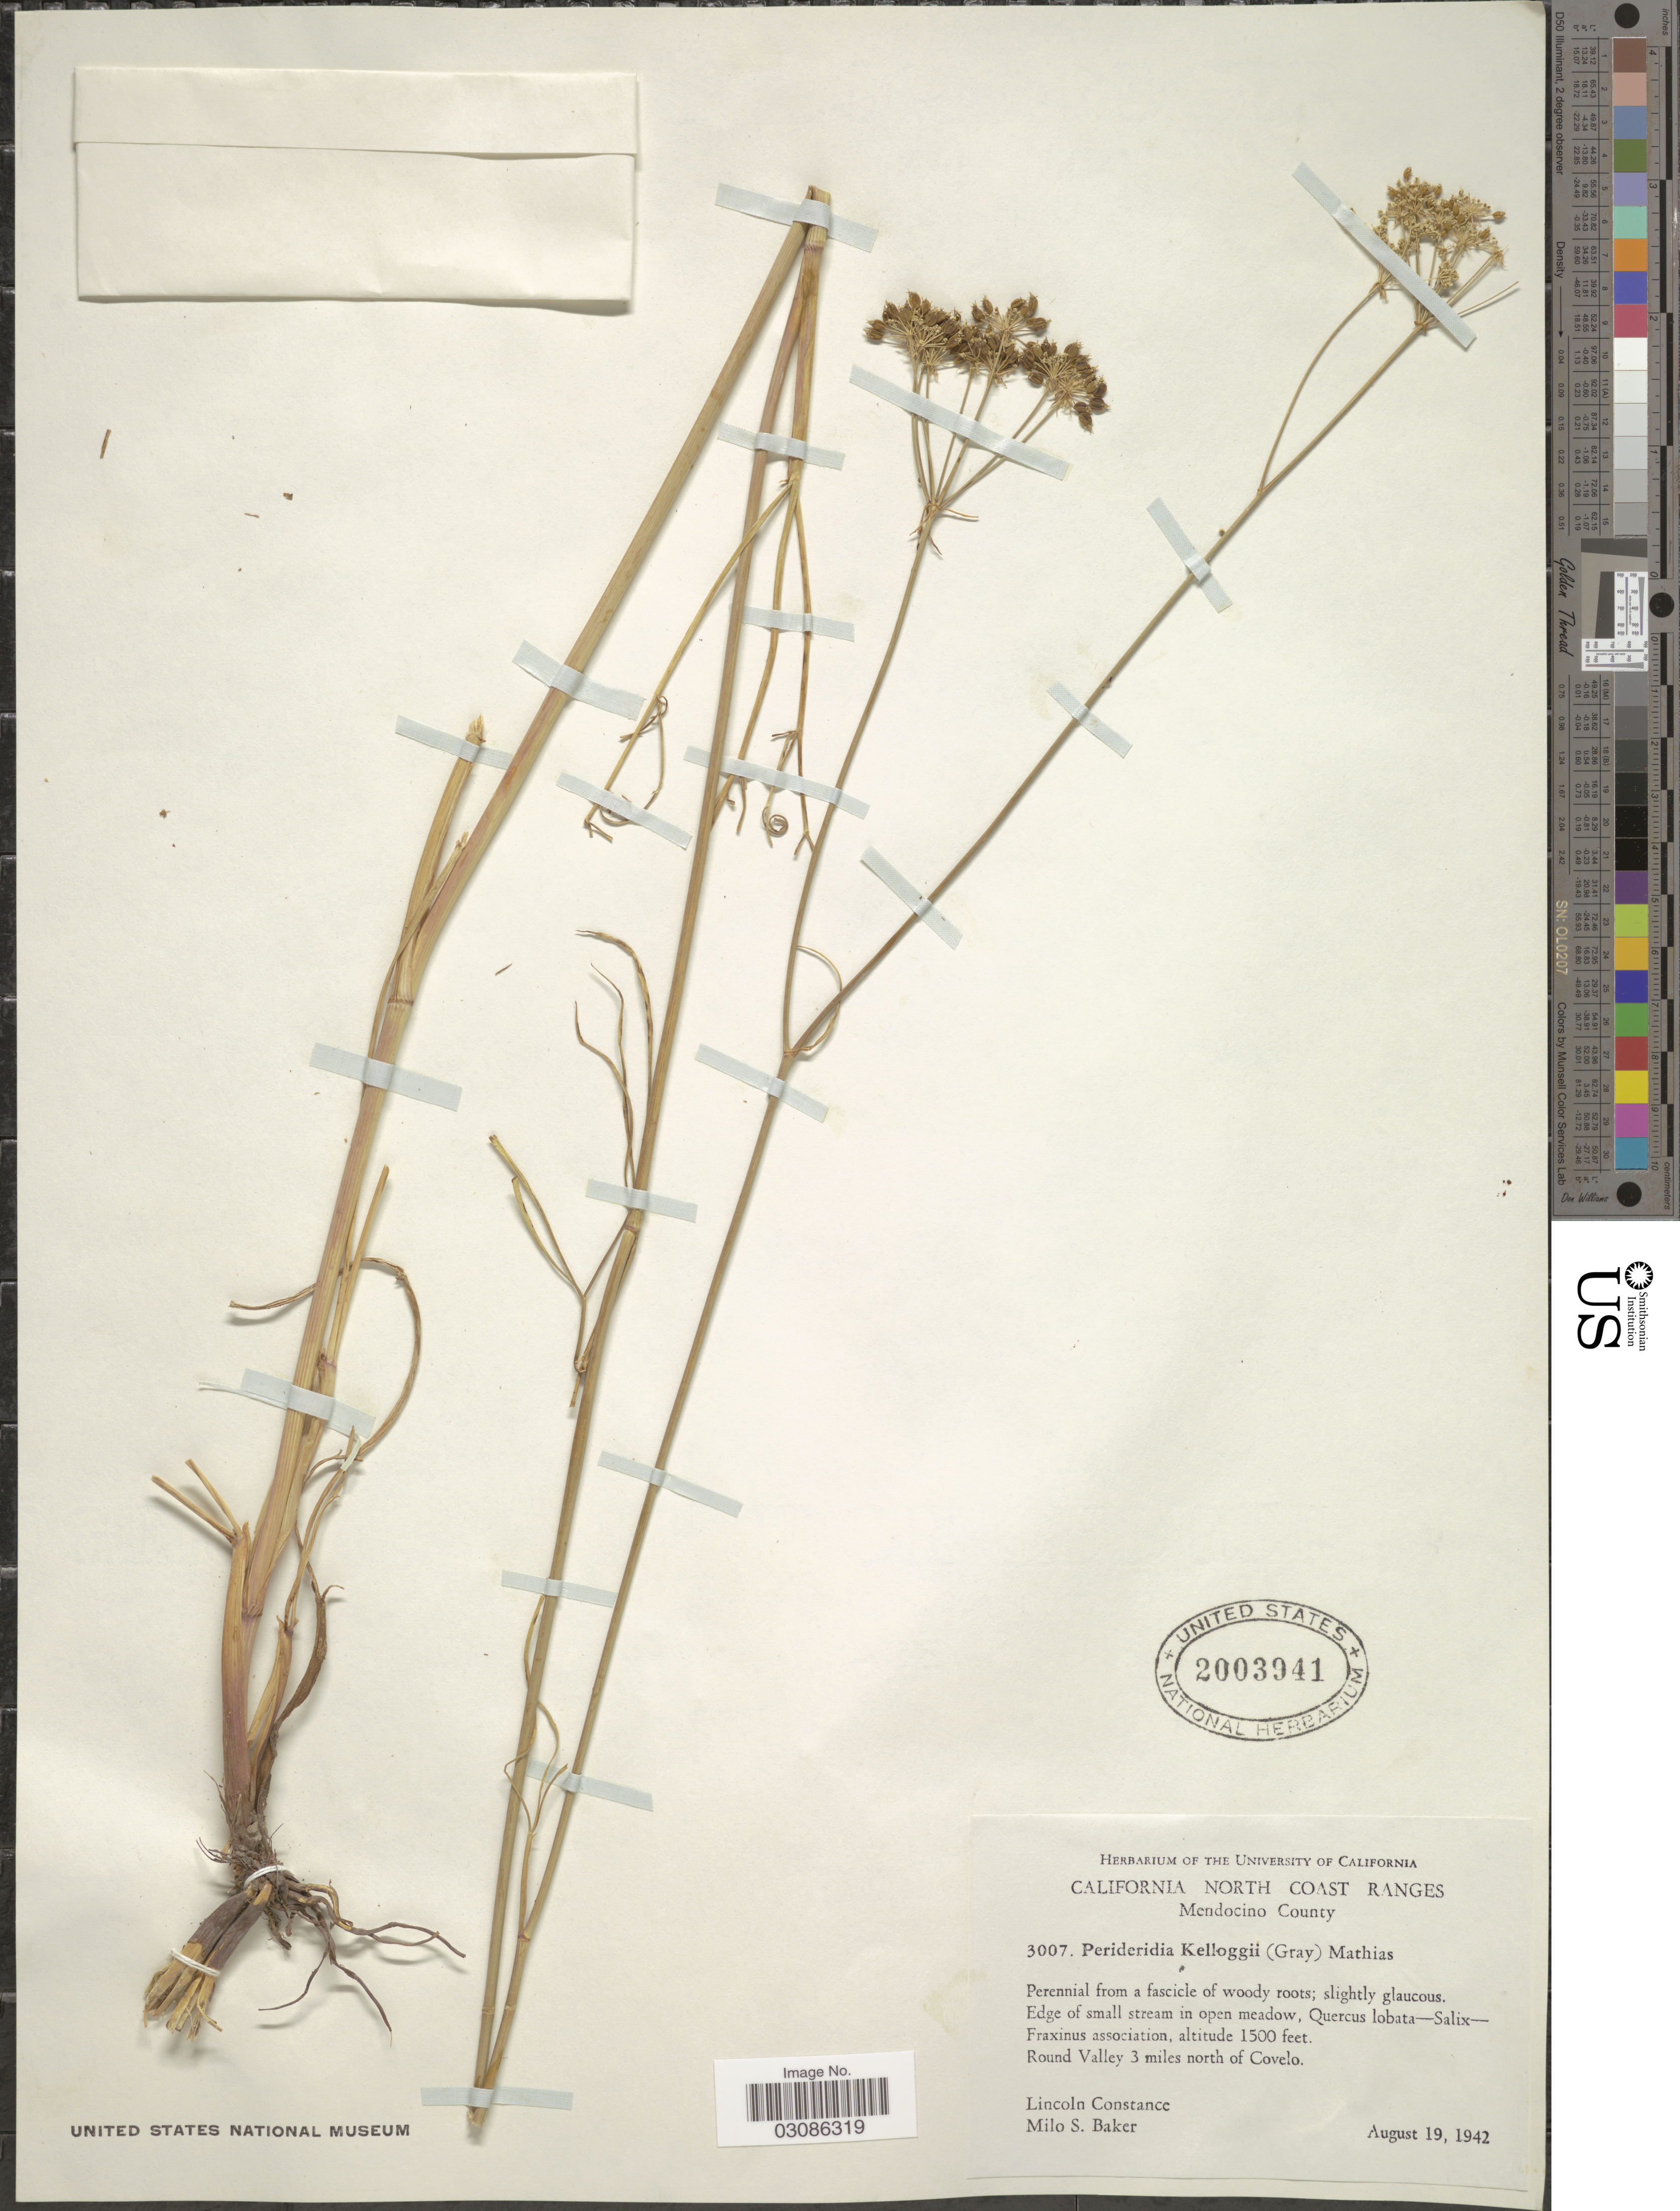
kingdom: Plantae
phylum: Tracheophyta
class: Magnoliopsida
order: Apiales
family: Apiaceae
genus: Perideridia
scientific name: Perideridia kelloggii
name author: (A. Gray) Mathias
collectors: L. Constance & M. S. Baker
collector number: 3007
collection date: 1942-08-19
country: United States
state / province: California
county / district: Mendocino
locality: California North Coast Ranges, Mendocino County, Round Valley, 3 miles north of Covelo.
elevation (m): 457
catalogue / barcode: US 2003941